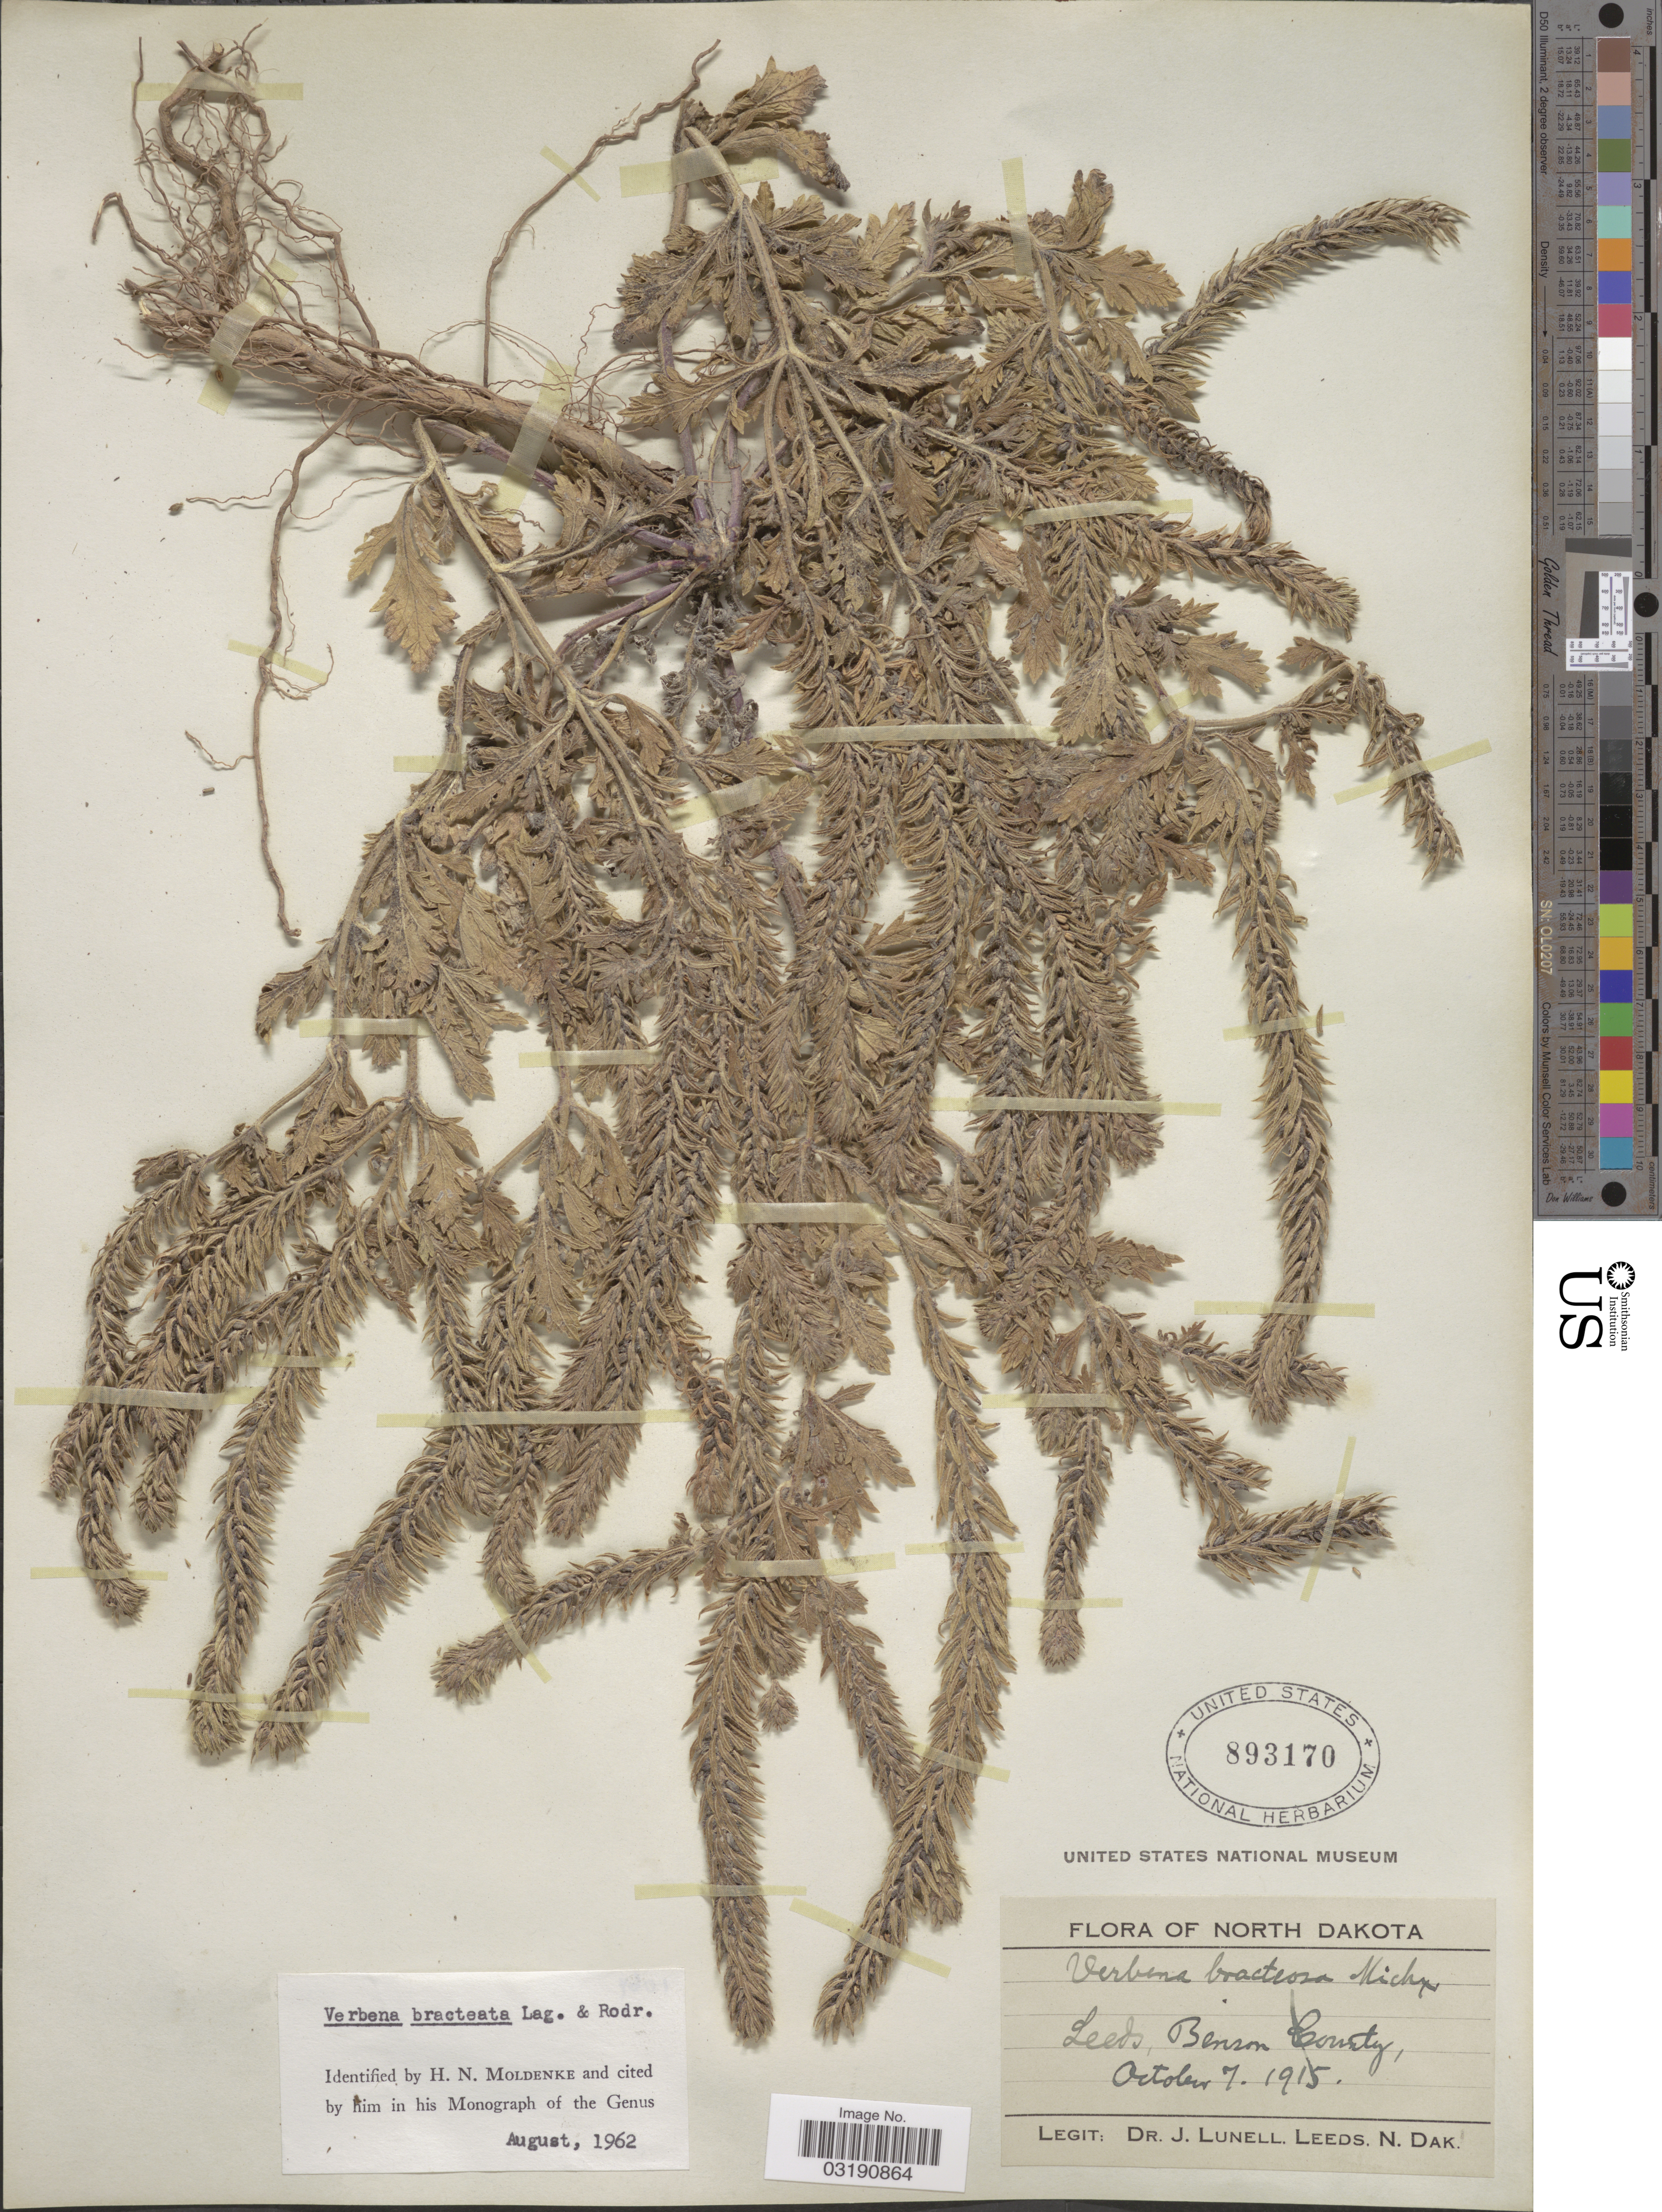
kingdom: Plantae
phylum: Tracheophyta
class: Magnoliopsida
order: Lamiales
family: Verbenaceae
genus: Verbena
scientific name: Verbena bracteata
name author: Cav. ex Lag. & Rodr.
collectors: J. Lunell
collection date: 1915-10-07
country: United States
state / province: North Dakota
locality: Leeds, Benson County.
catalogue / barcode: US 893170